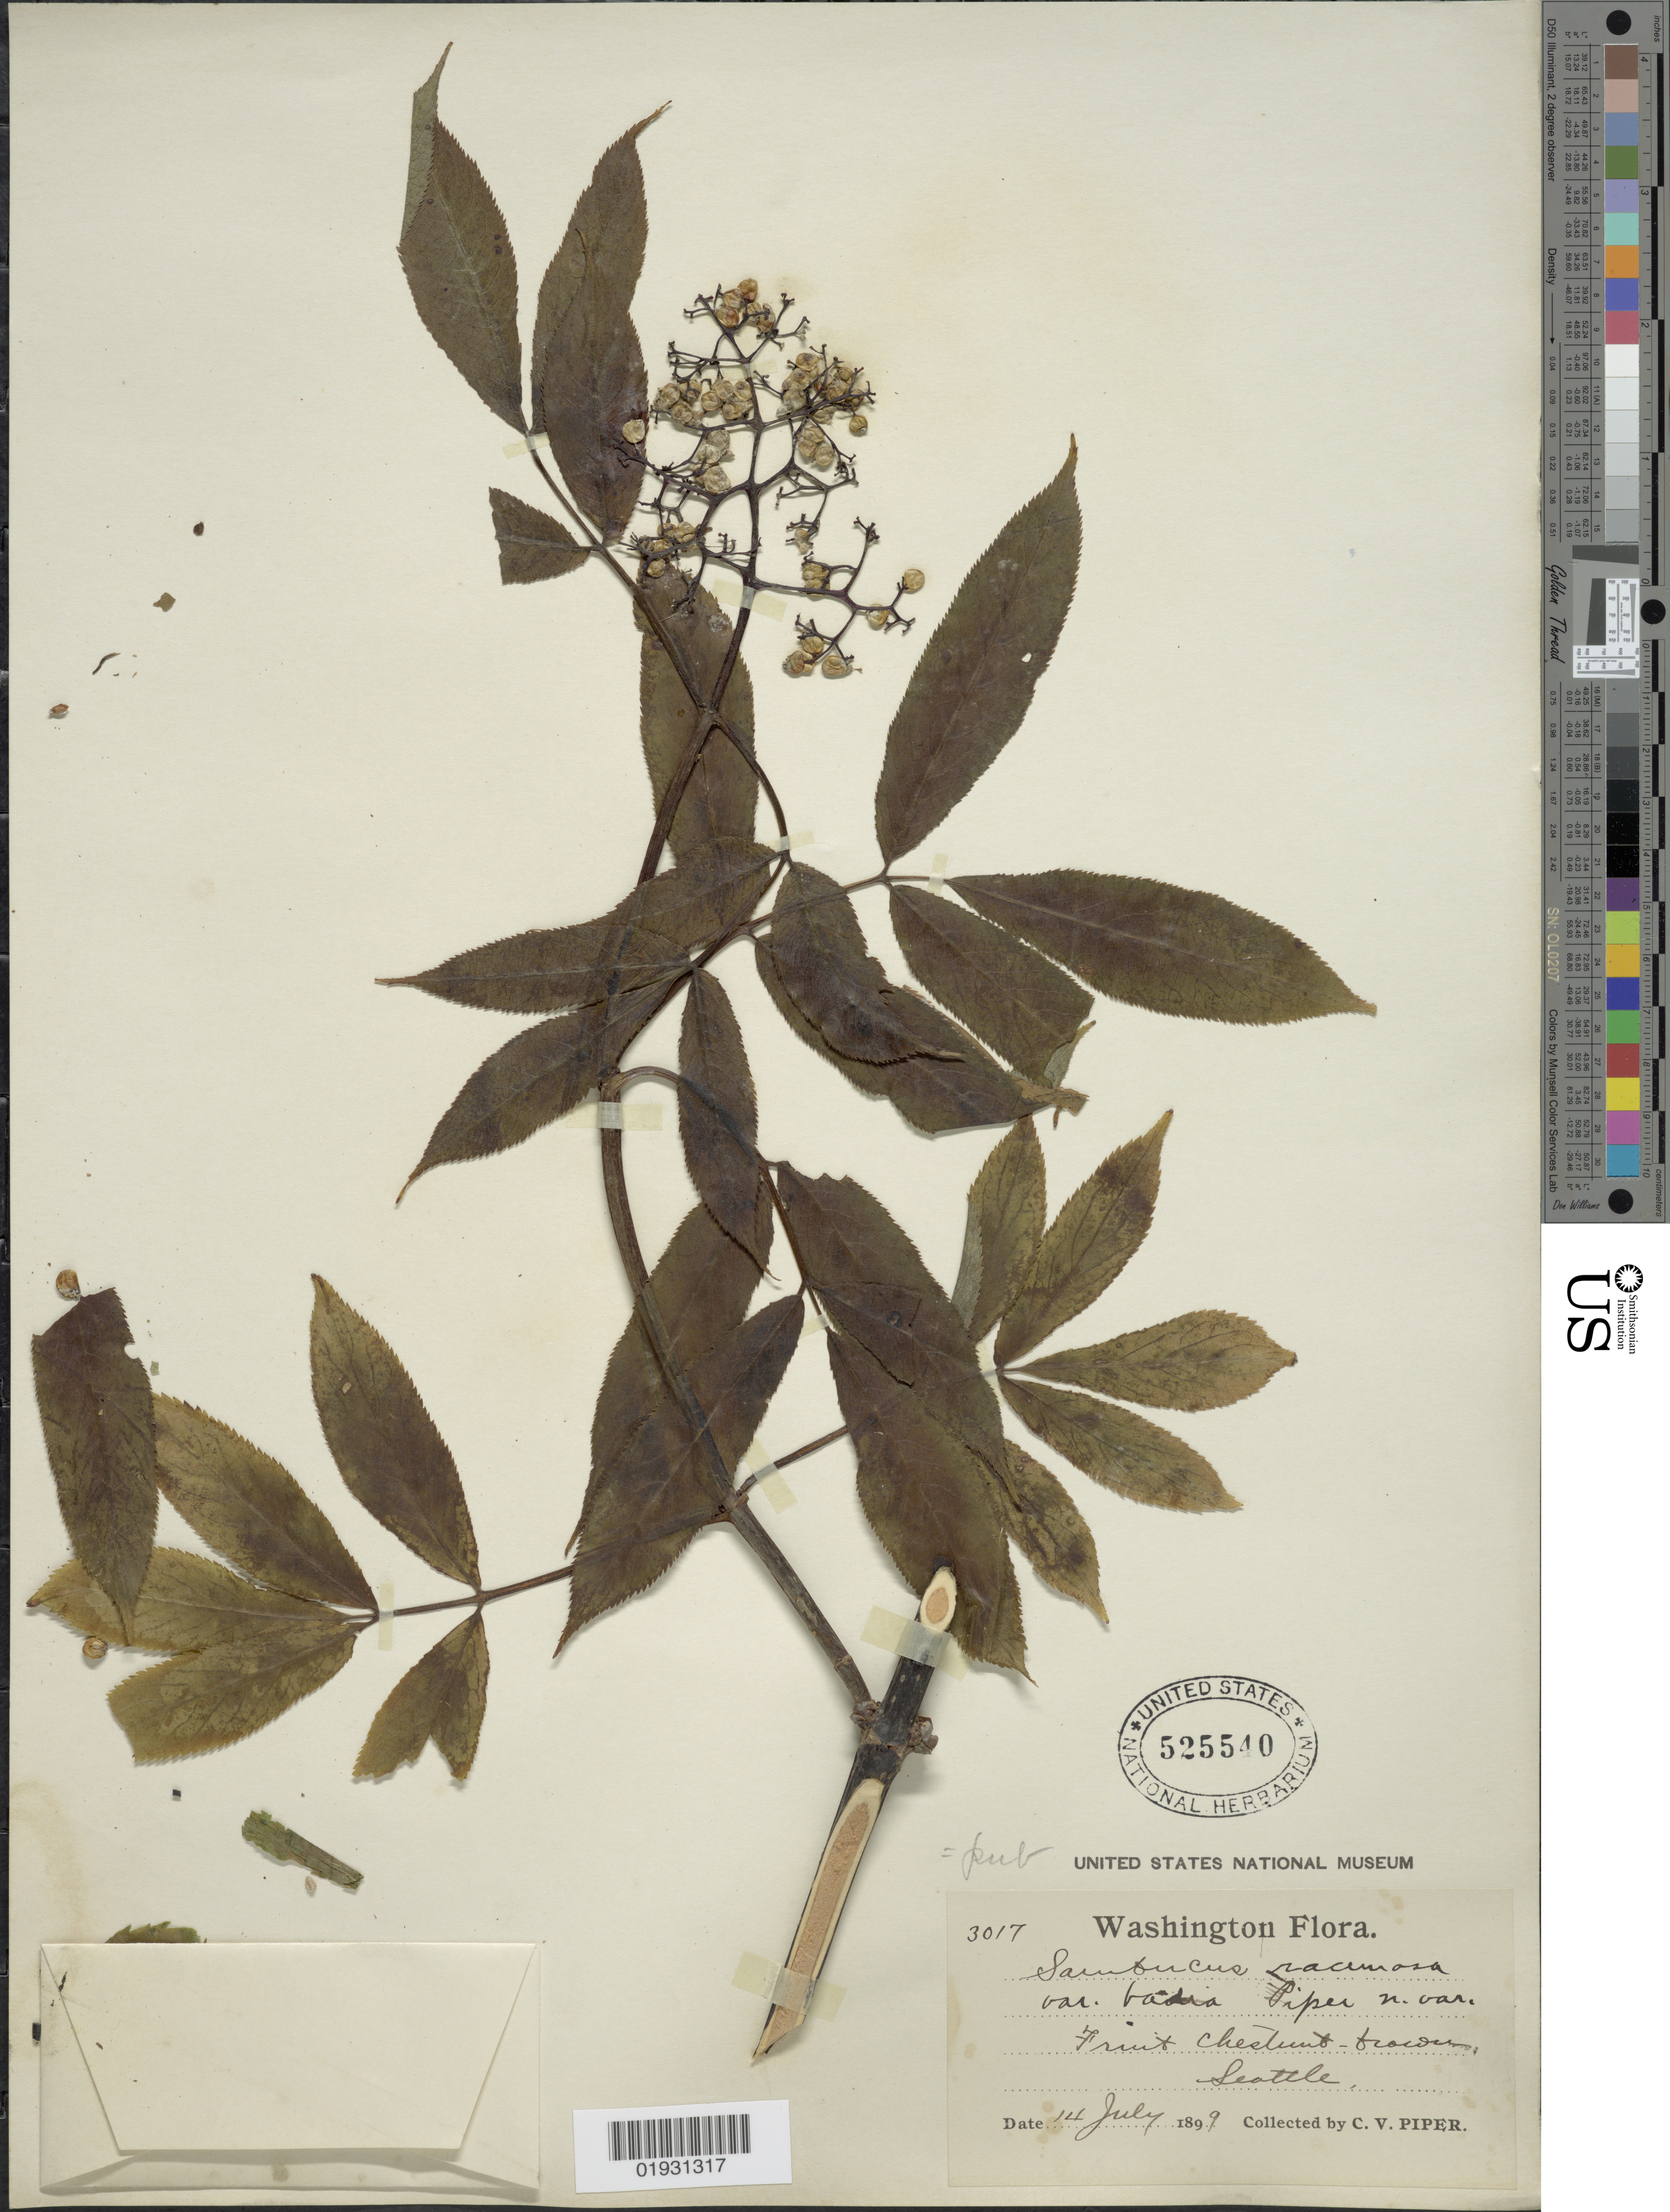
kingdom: Plantae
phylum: Tracheophyta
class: Magnoliopsida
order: Dipsacales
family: Viburnaceae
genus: Sambucus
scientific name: Sambucus racemosa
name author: L.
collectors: C. V. Piper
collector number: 3017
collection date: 1899-07-14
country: United States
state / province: Washington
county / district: King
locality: Seattle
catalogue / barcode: US 525540